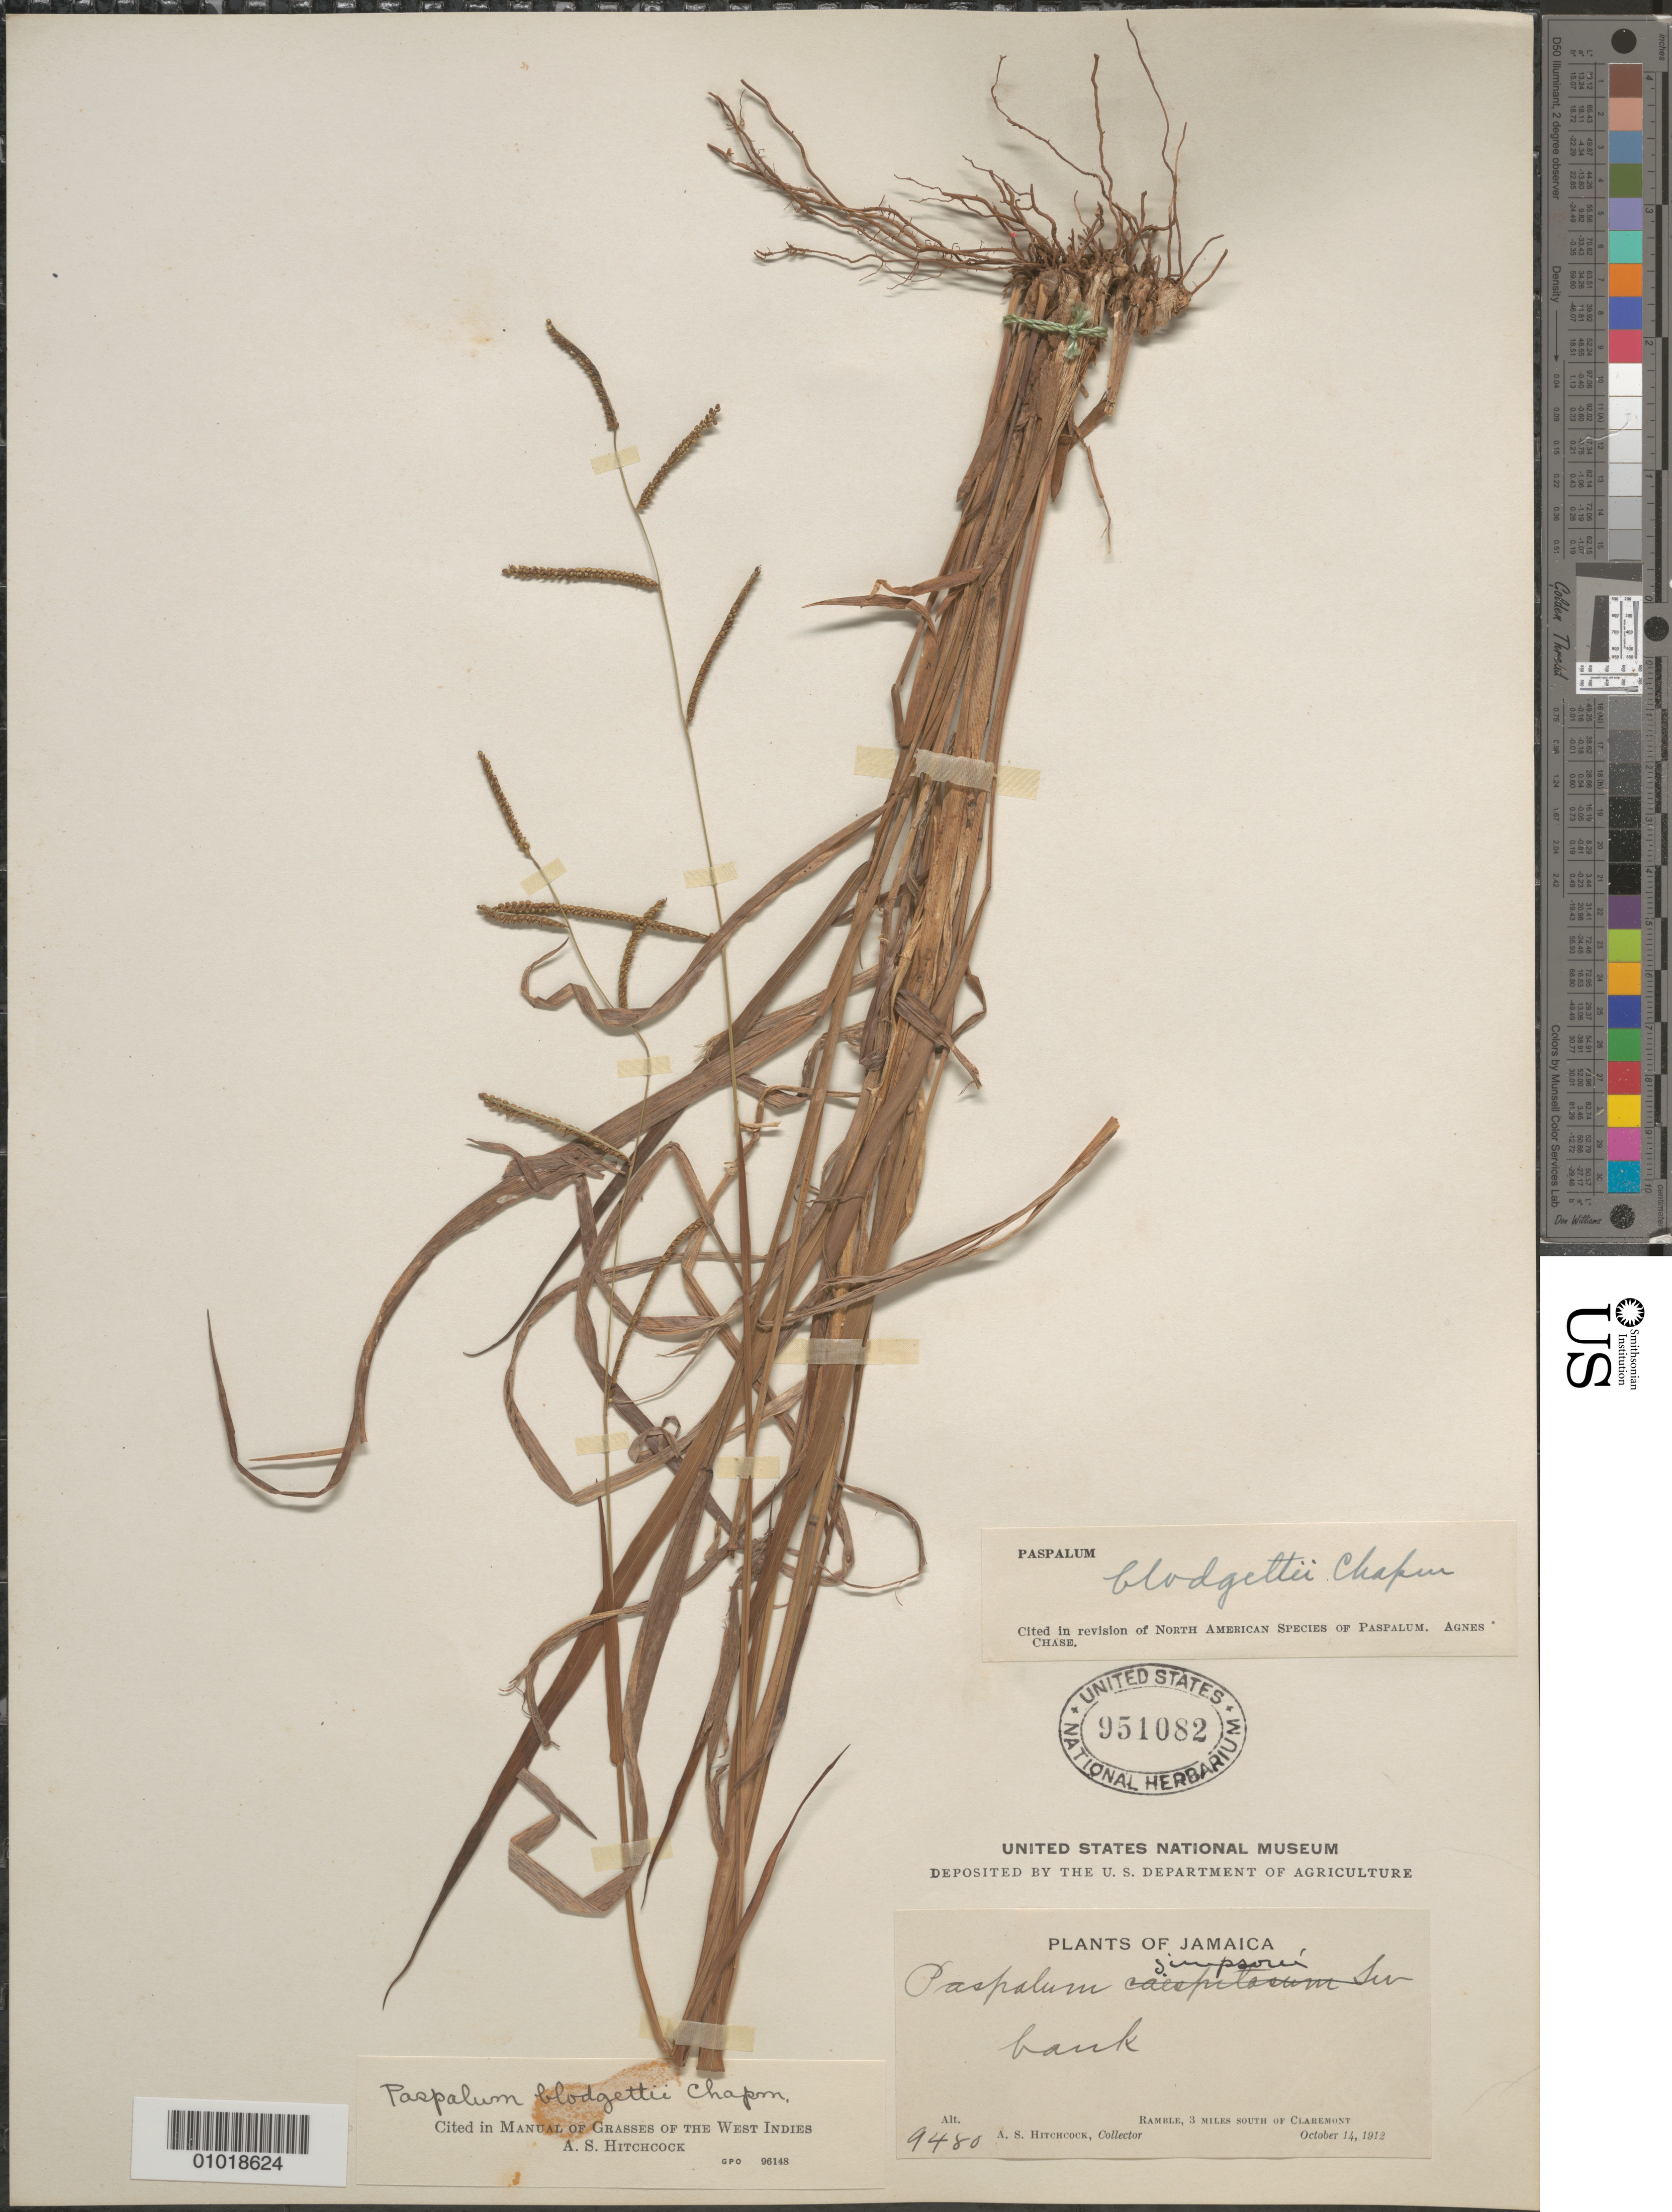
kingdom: Plantae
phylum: Tracheophyta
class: Liliopsida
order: Poales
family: Poaceae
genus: Paspalum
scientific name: Paspalum blodgettii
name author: Chapm.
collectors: A. S. Hitchcock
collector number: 9480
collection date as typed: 14 Oct 1912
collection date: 1912-10-14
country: Jamaica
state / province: Saint Ann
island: Jamaica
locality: Ramble, 3 mi S of Claremont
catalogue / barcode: US 951082